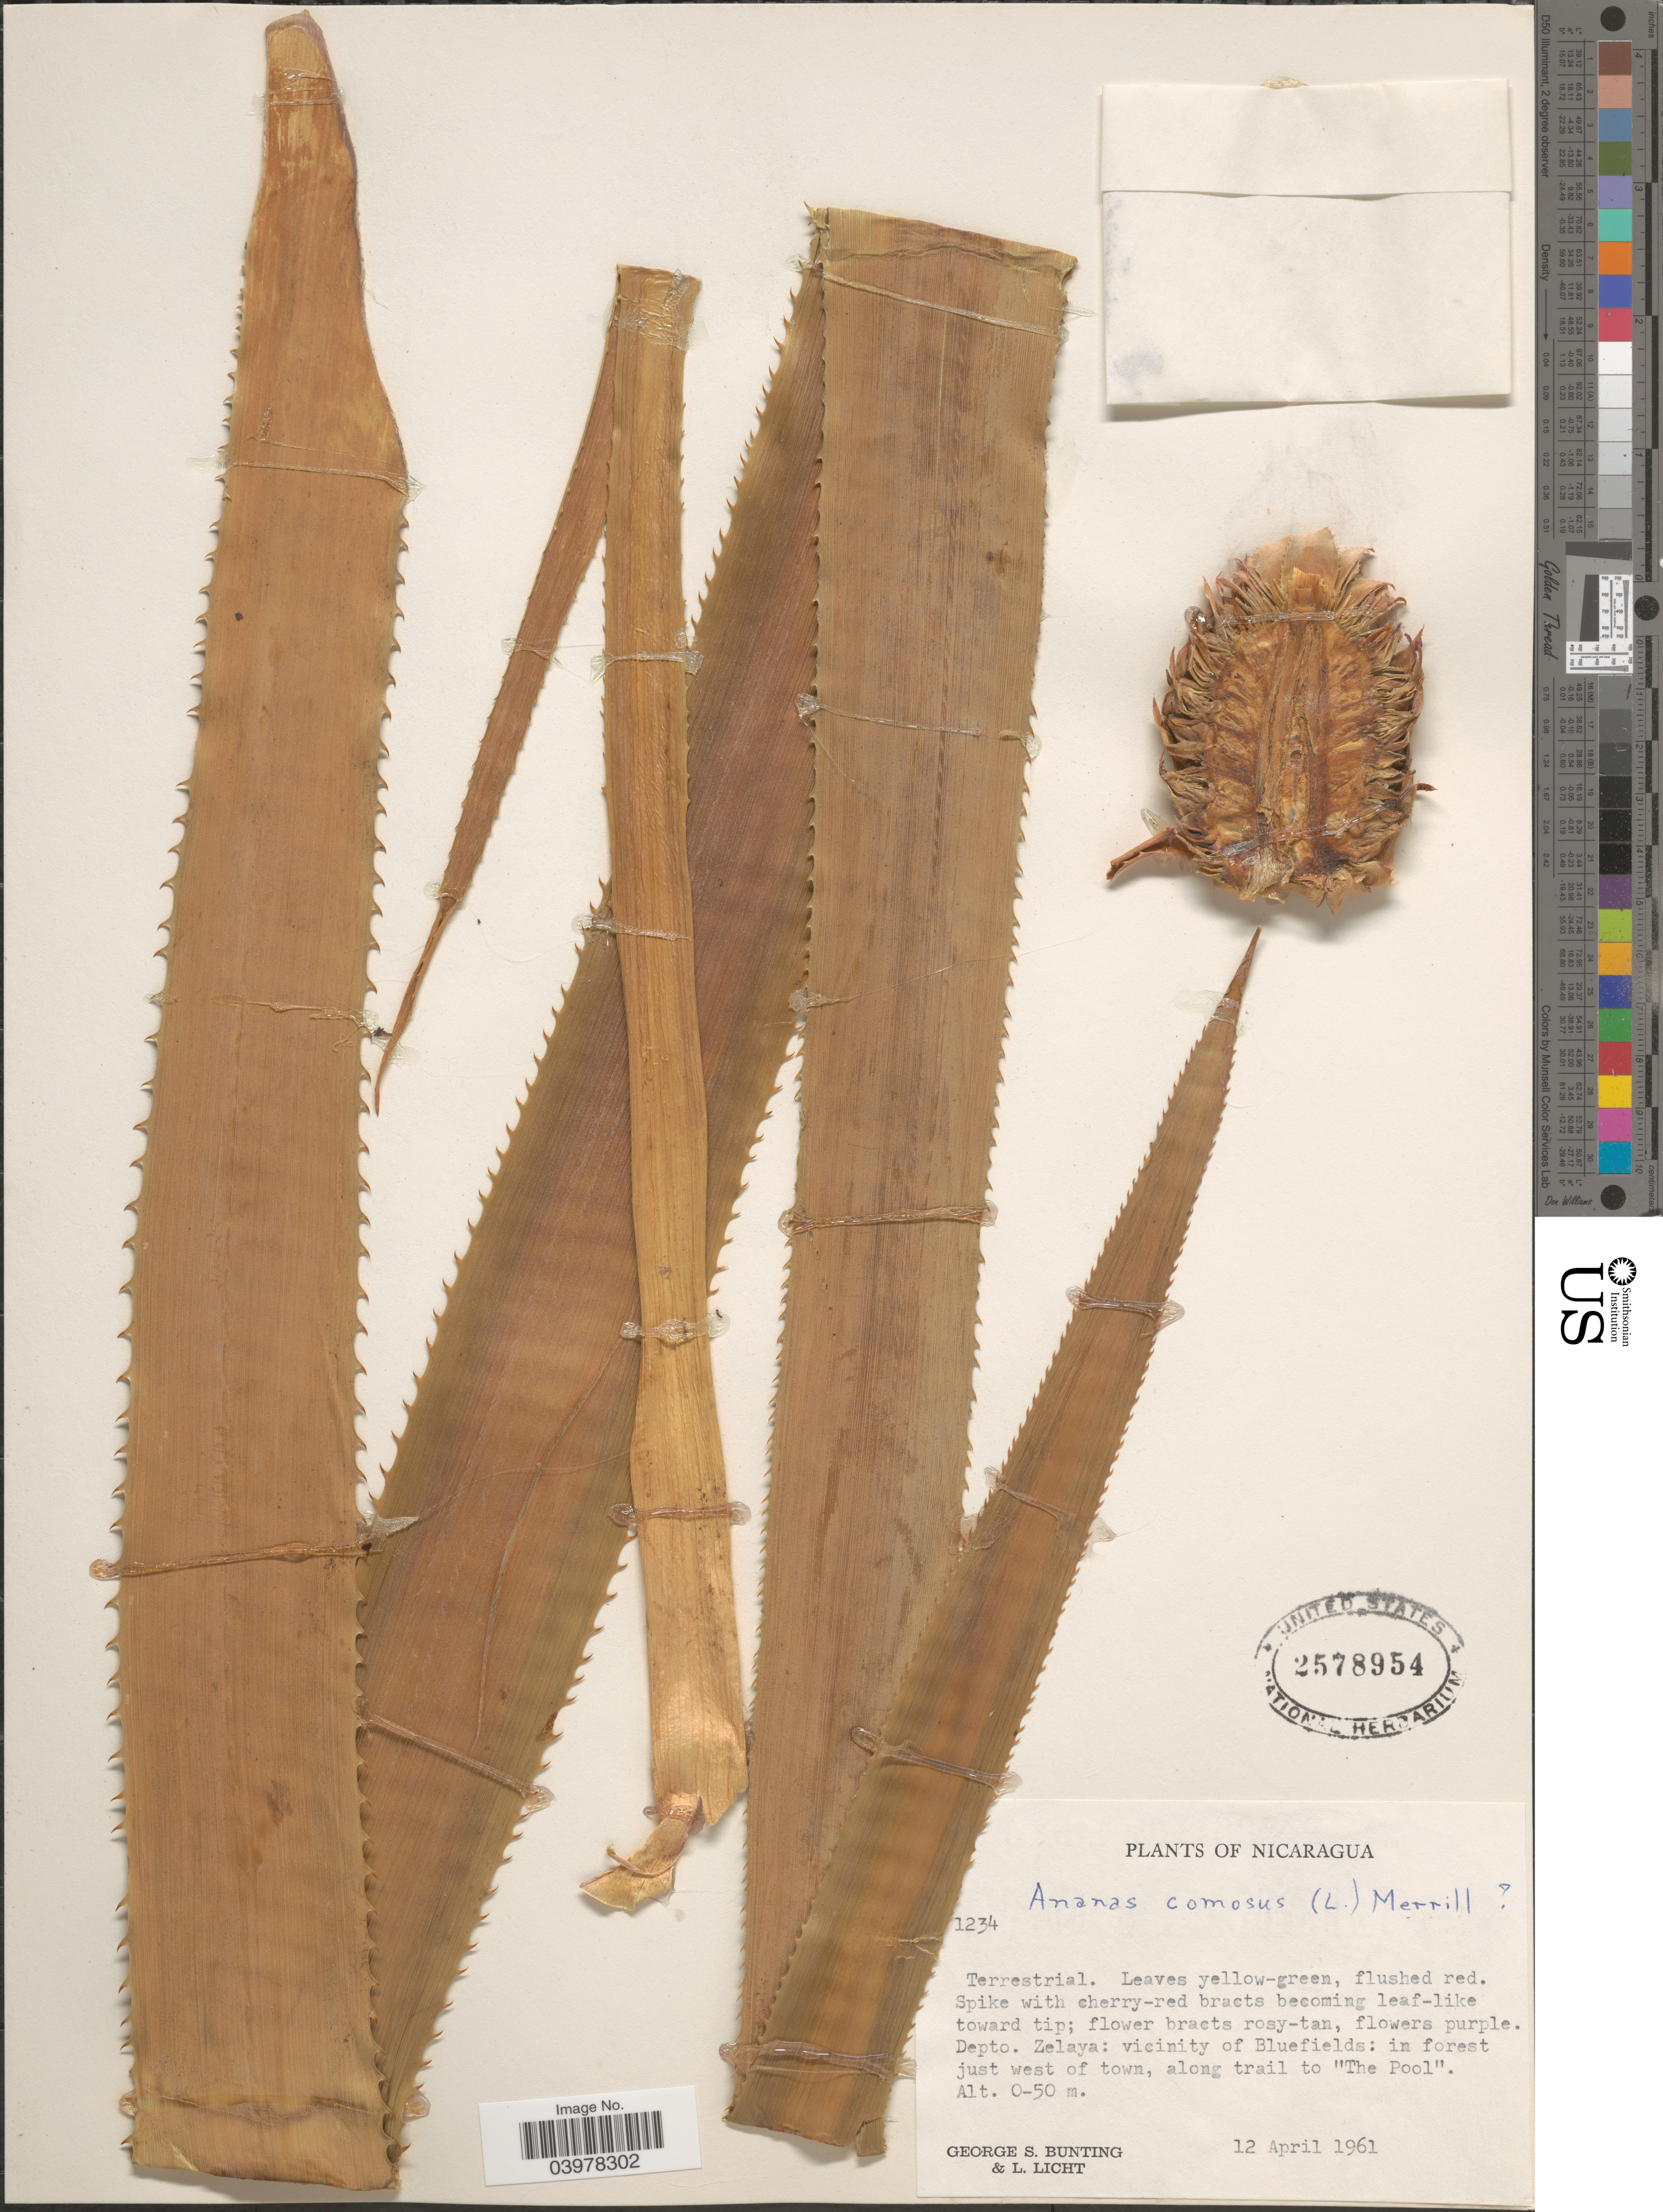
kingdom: Plantae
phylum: Tracheophyta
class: Liliopsida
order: Poales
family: Bromeliaceae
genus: Ananas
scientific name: Ananas comosus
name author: (L.) Merr.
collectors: G. S. Bunting & L. Licht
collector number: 1234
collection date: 1961-04-12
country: Nicaragua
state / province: Atlántico Sur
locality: Depto. Zelaya: vicinity of Bluefields: in forest just west of town, along trail to "The Pool".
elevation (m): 0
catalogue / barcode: US 2578954